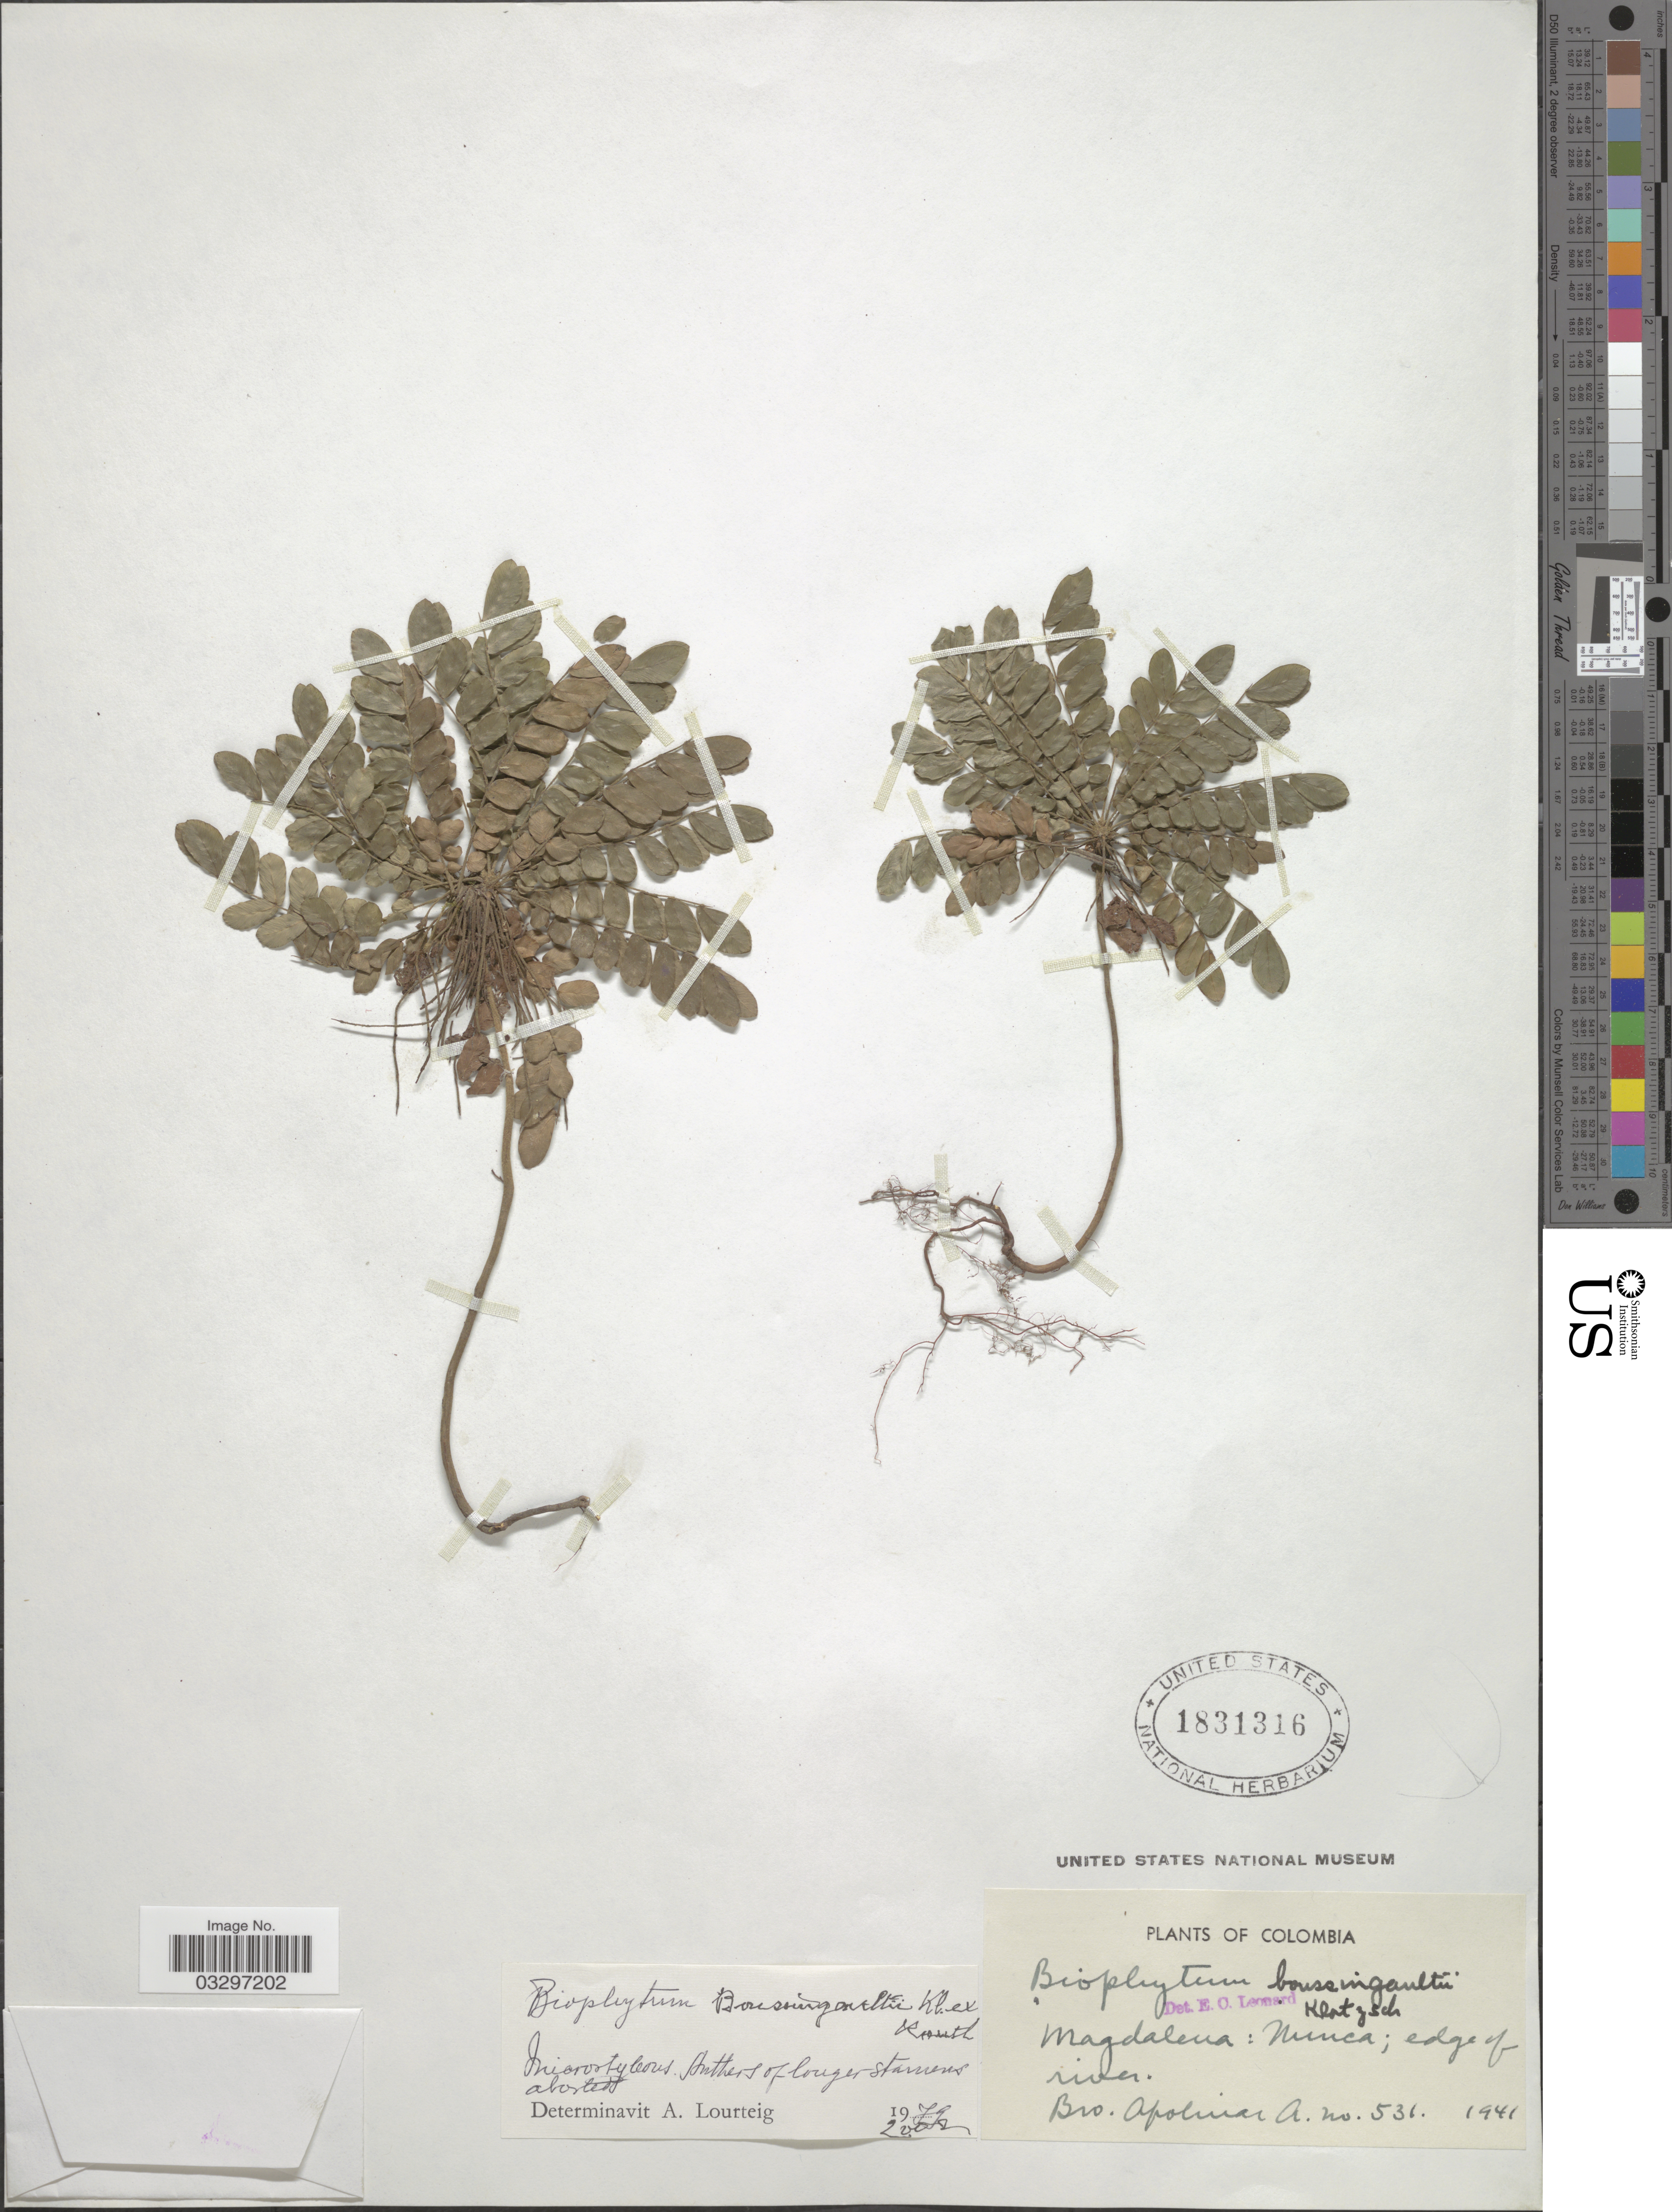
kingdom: Plantae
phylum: Tracheophyta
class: Magnoliopsida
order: Oxalidales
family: Oxalidaceae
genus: Biophytum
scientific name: Biophytum boussingaultii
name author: Klotzsch ex R. Knuth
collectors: Bro. Apolinar A.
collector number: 531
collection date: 1941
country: Colombia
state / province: Magdalena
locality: Nunca, edge of river.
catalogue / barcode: US 1831316